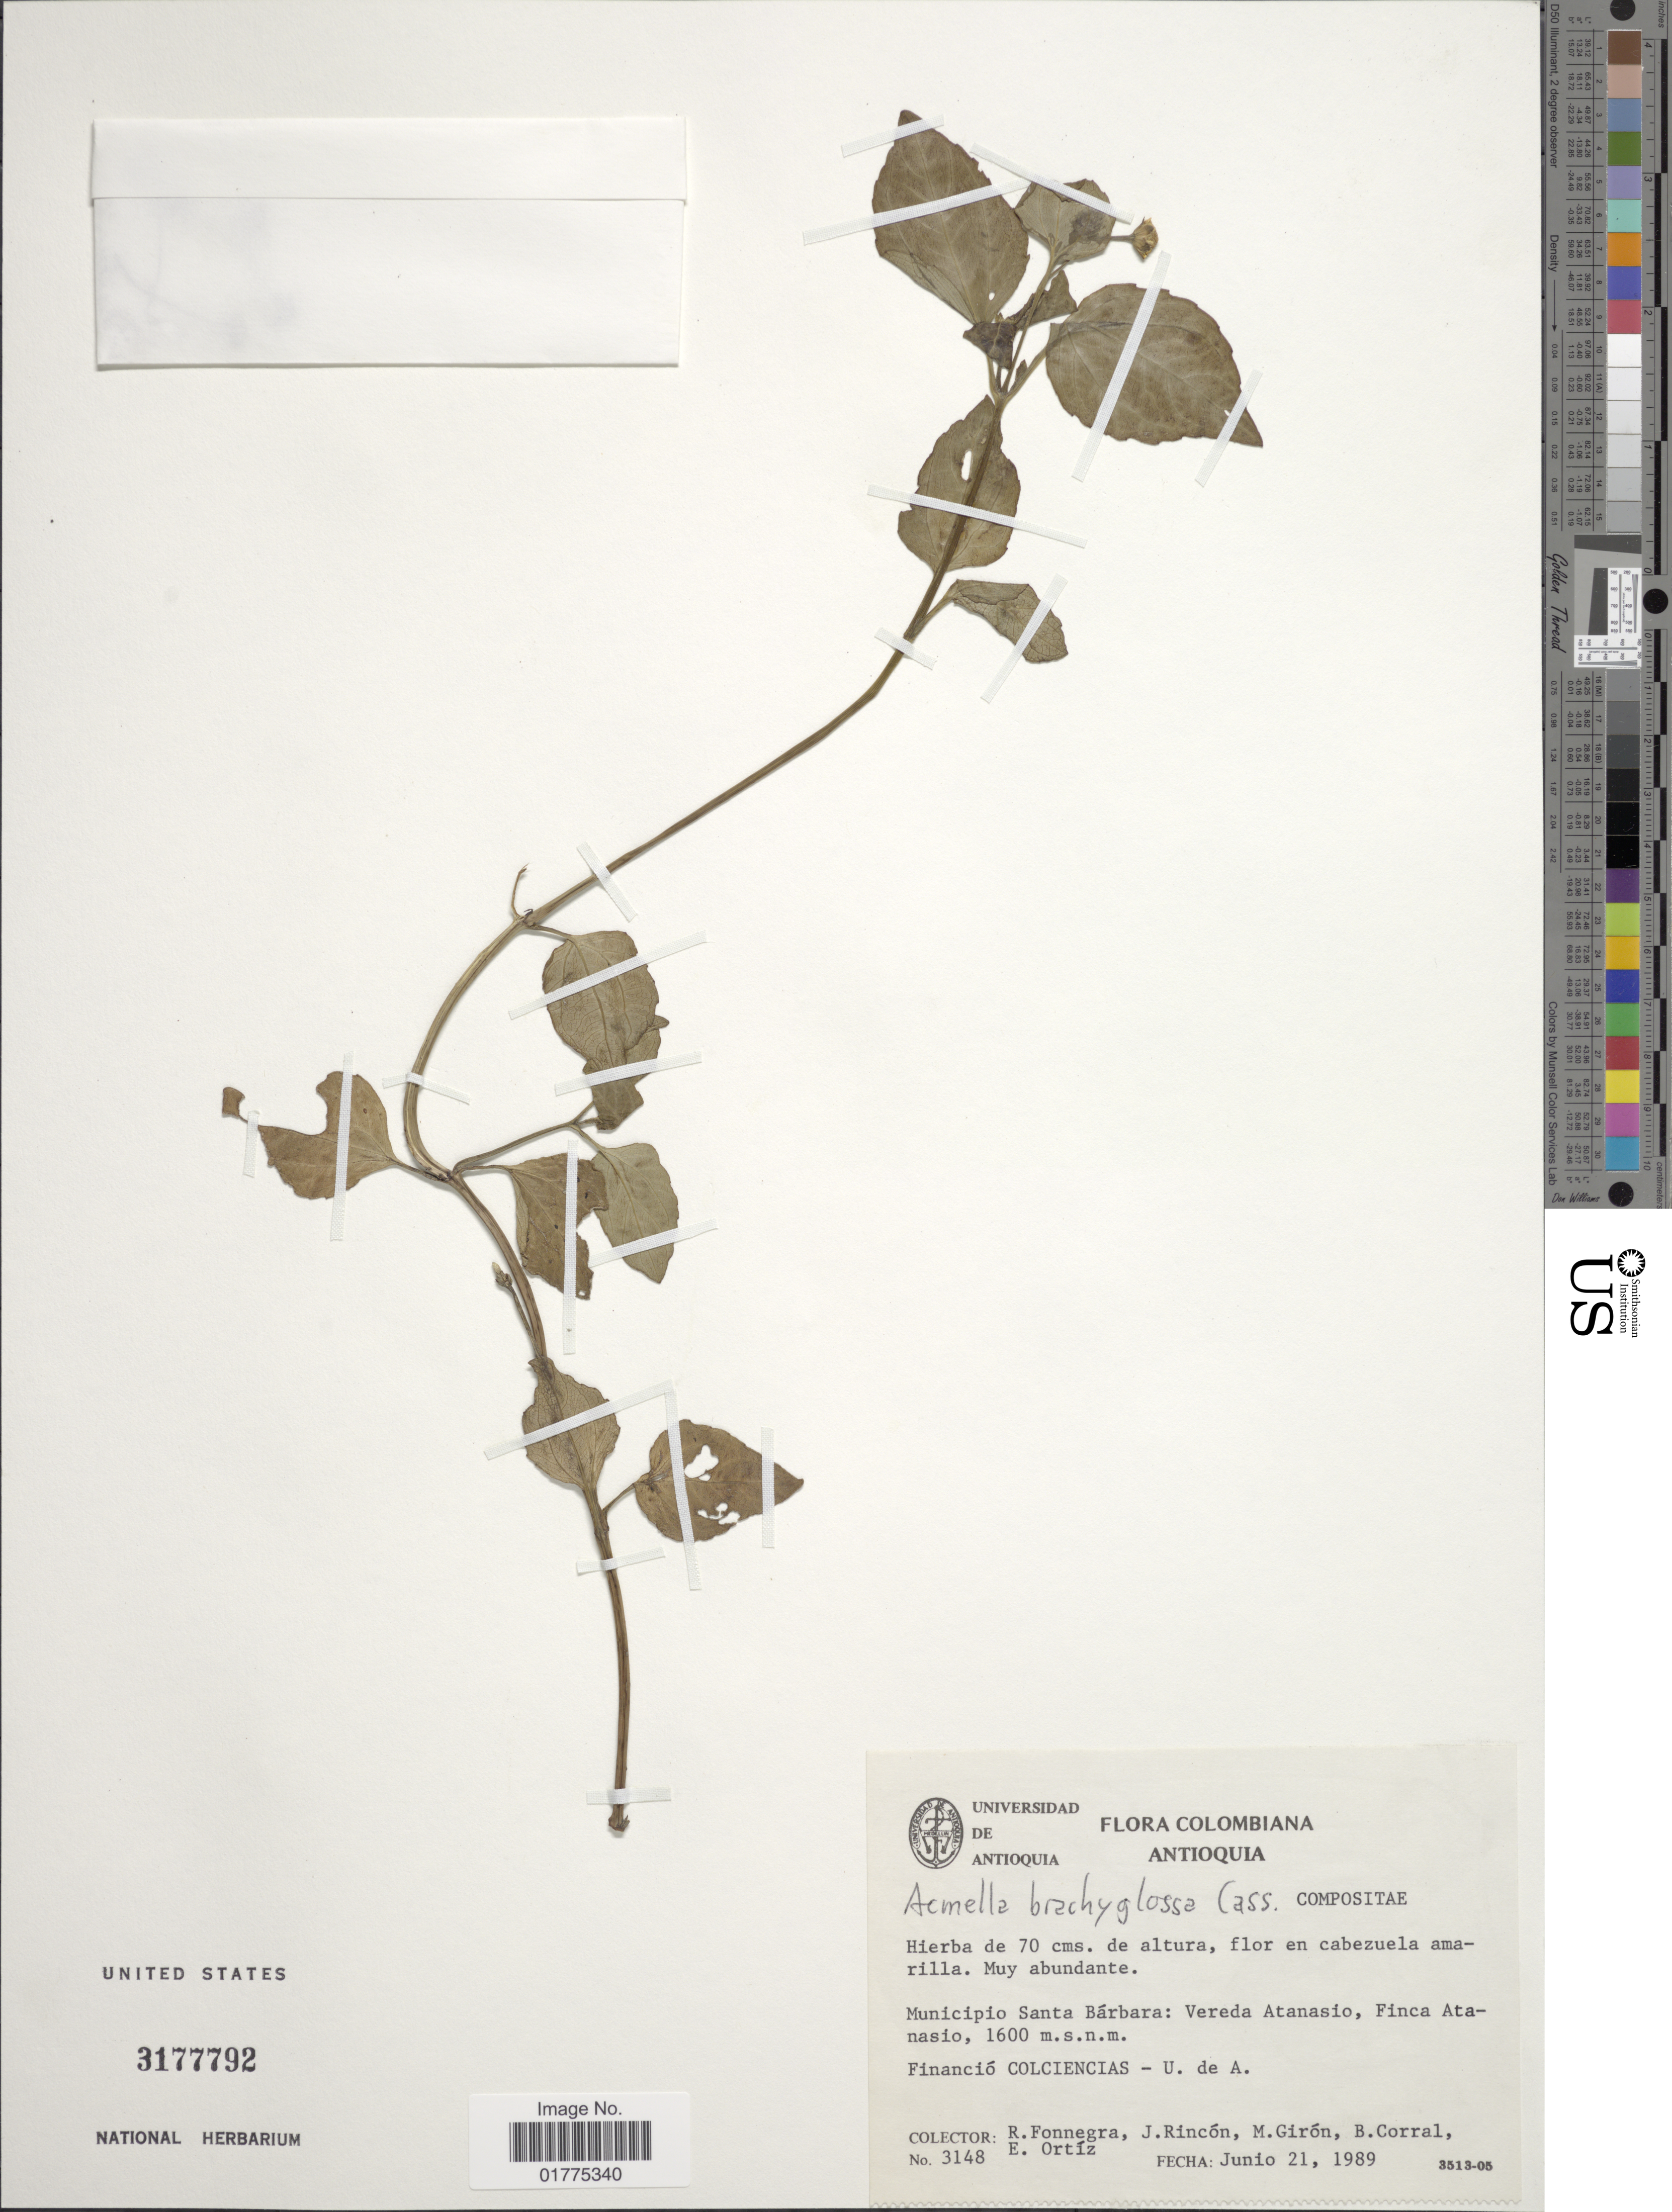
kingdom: Plantae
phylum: Tracheophyta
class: Magnoliopsida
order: Asterales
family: Asteraceae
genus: Acmella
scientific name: Acmella brachyglossa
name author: Cass.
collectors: R. Fonnegra, J. Rincón, M. Girón, B. Corral & E. Ortíz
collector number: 3148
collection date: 1989-06-21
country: Colombia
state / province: Antioquia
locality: Municipio Santa Barbara: Vereda Atanasio, Finca Atanasio, Financio Colciencias, U. de A.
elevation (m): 1600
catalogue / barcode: US 3177792